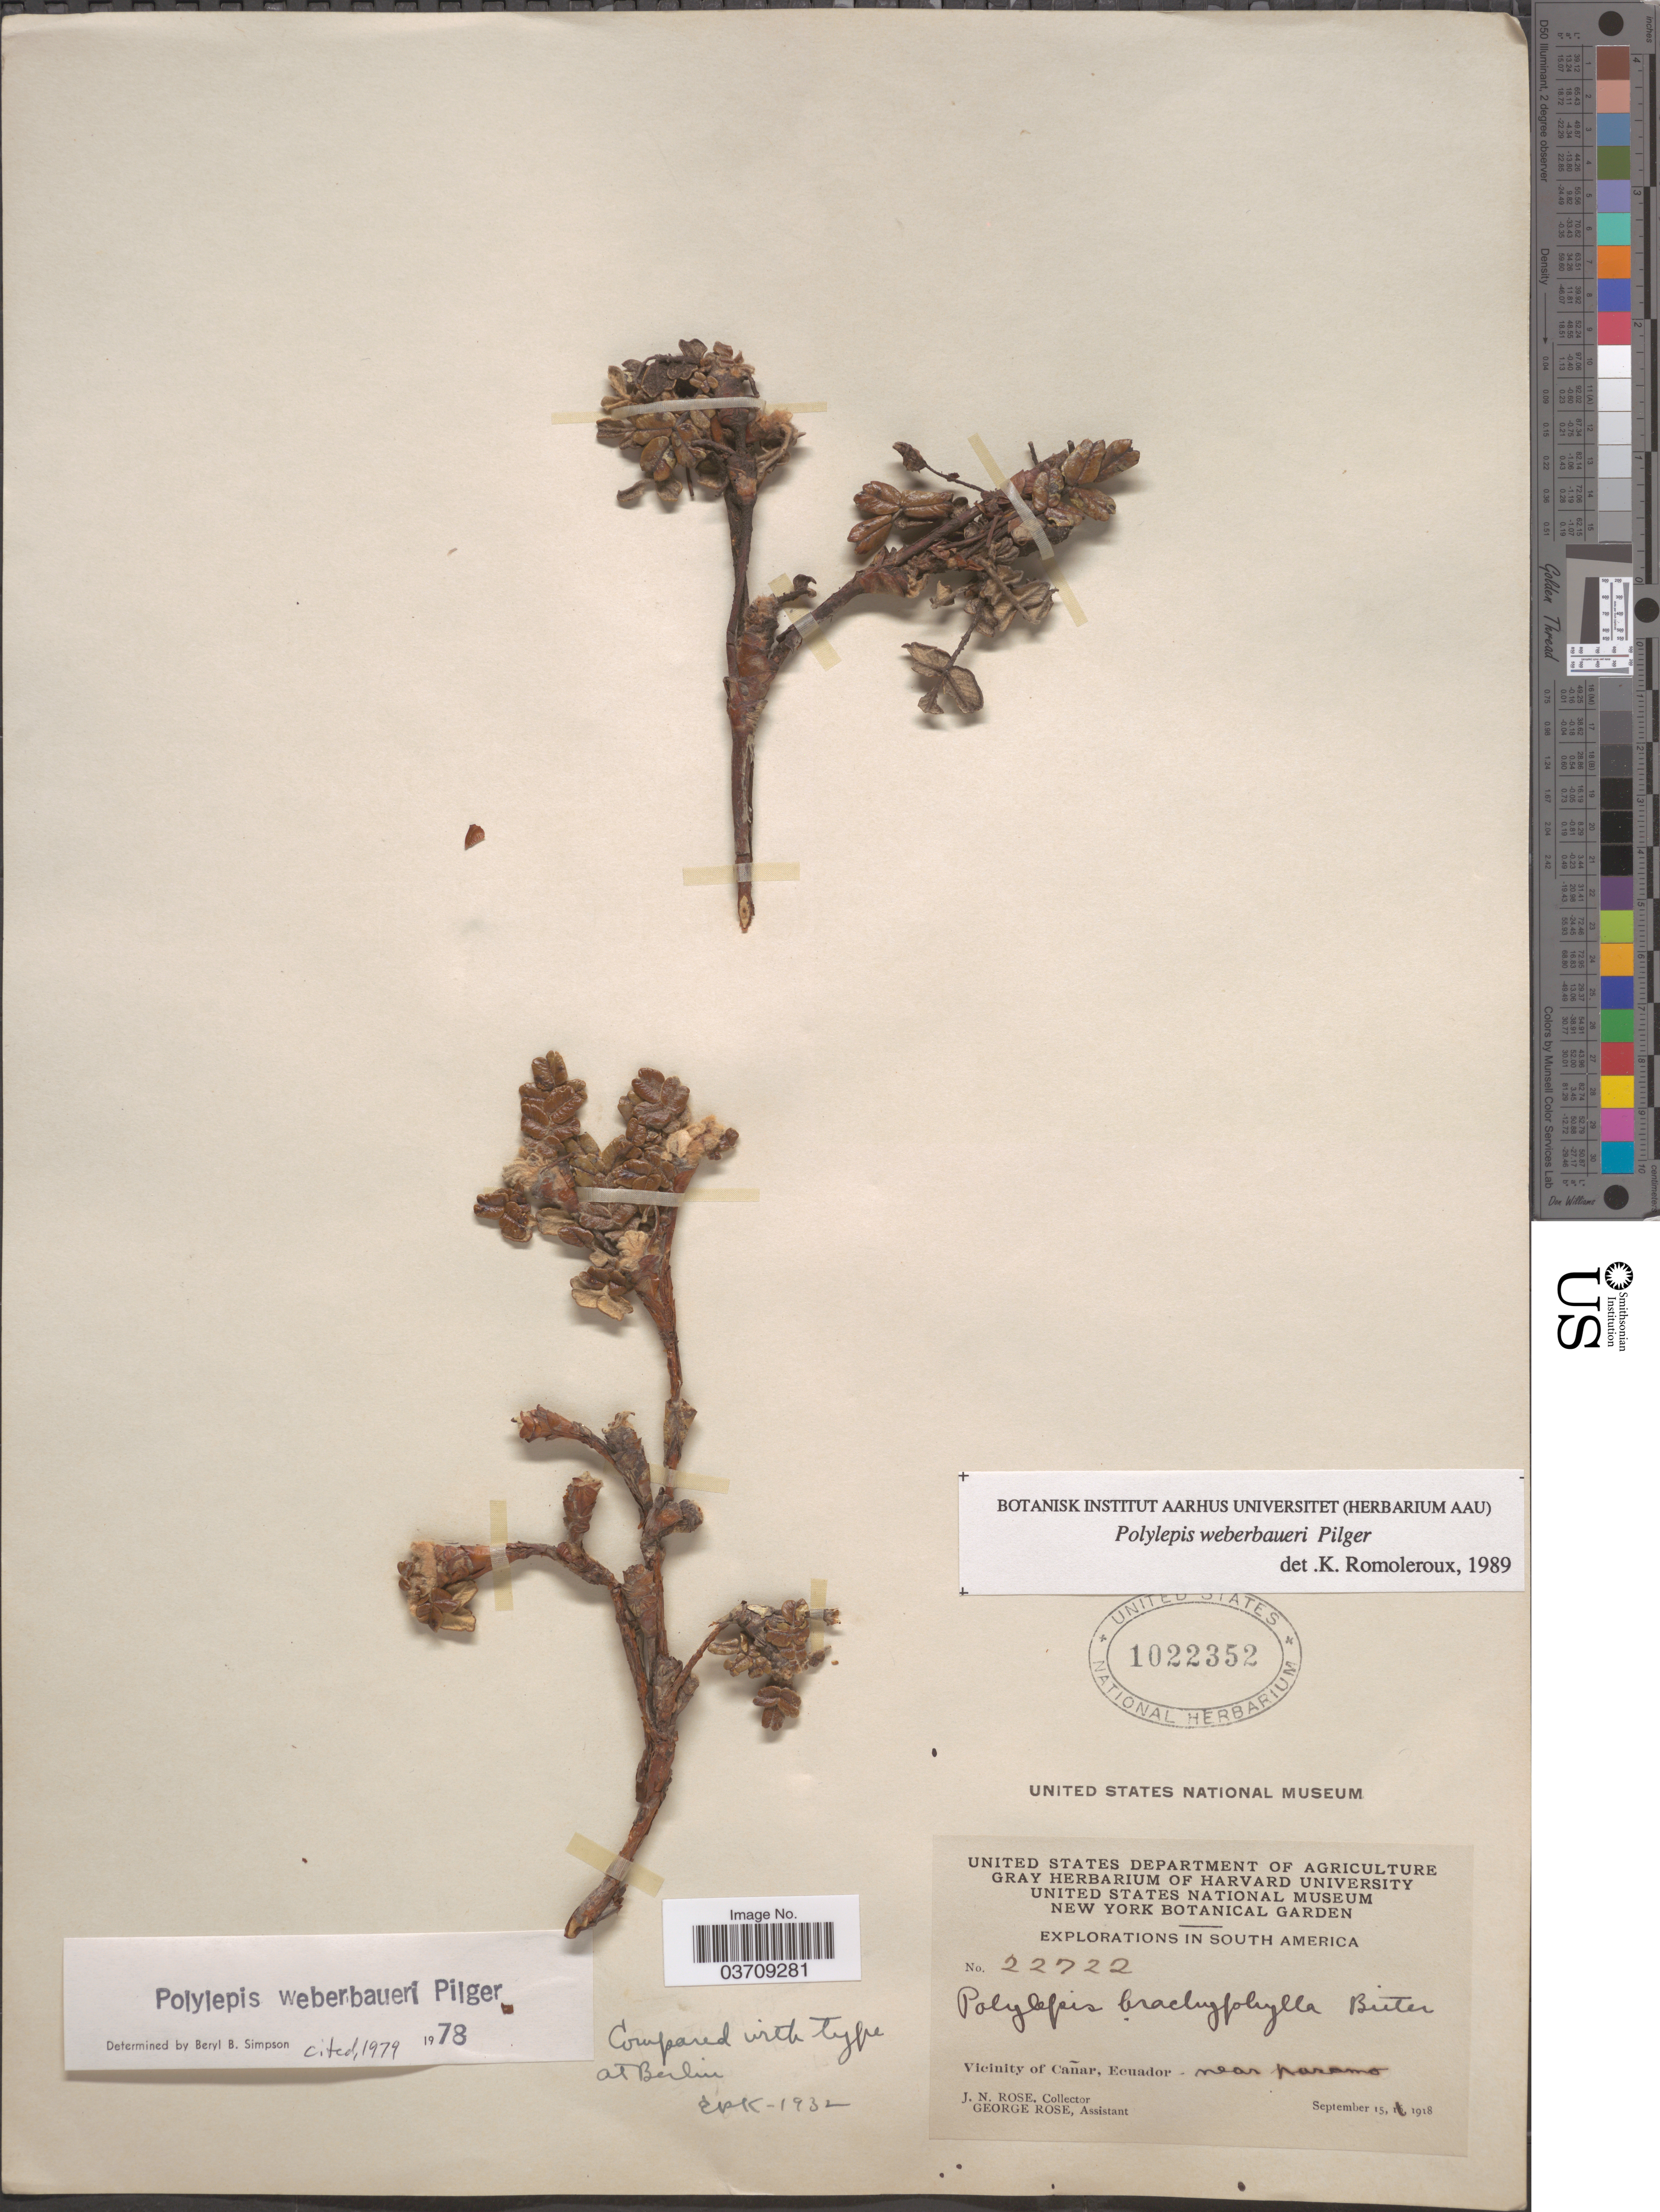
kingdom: Plantae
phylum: Tracheophyta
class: Magnoliopsida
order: Rosales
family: Rosaceae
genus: Polylepis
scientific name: Polylepis weberbaueri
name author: Pilg.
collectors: J. N. Rose & G. Rose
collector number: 22722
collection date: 1918-09-15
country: Ecuador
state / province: Cañar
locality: Vicinity of Cañar. Near Paramo.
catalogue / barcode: US 1022352